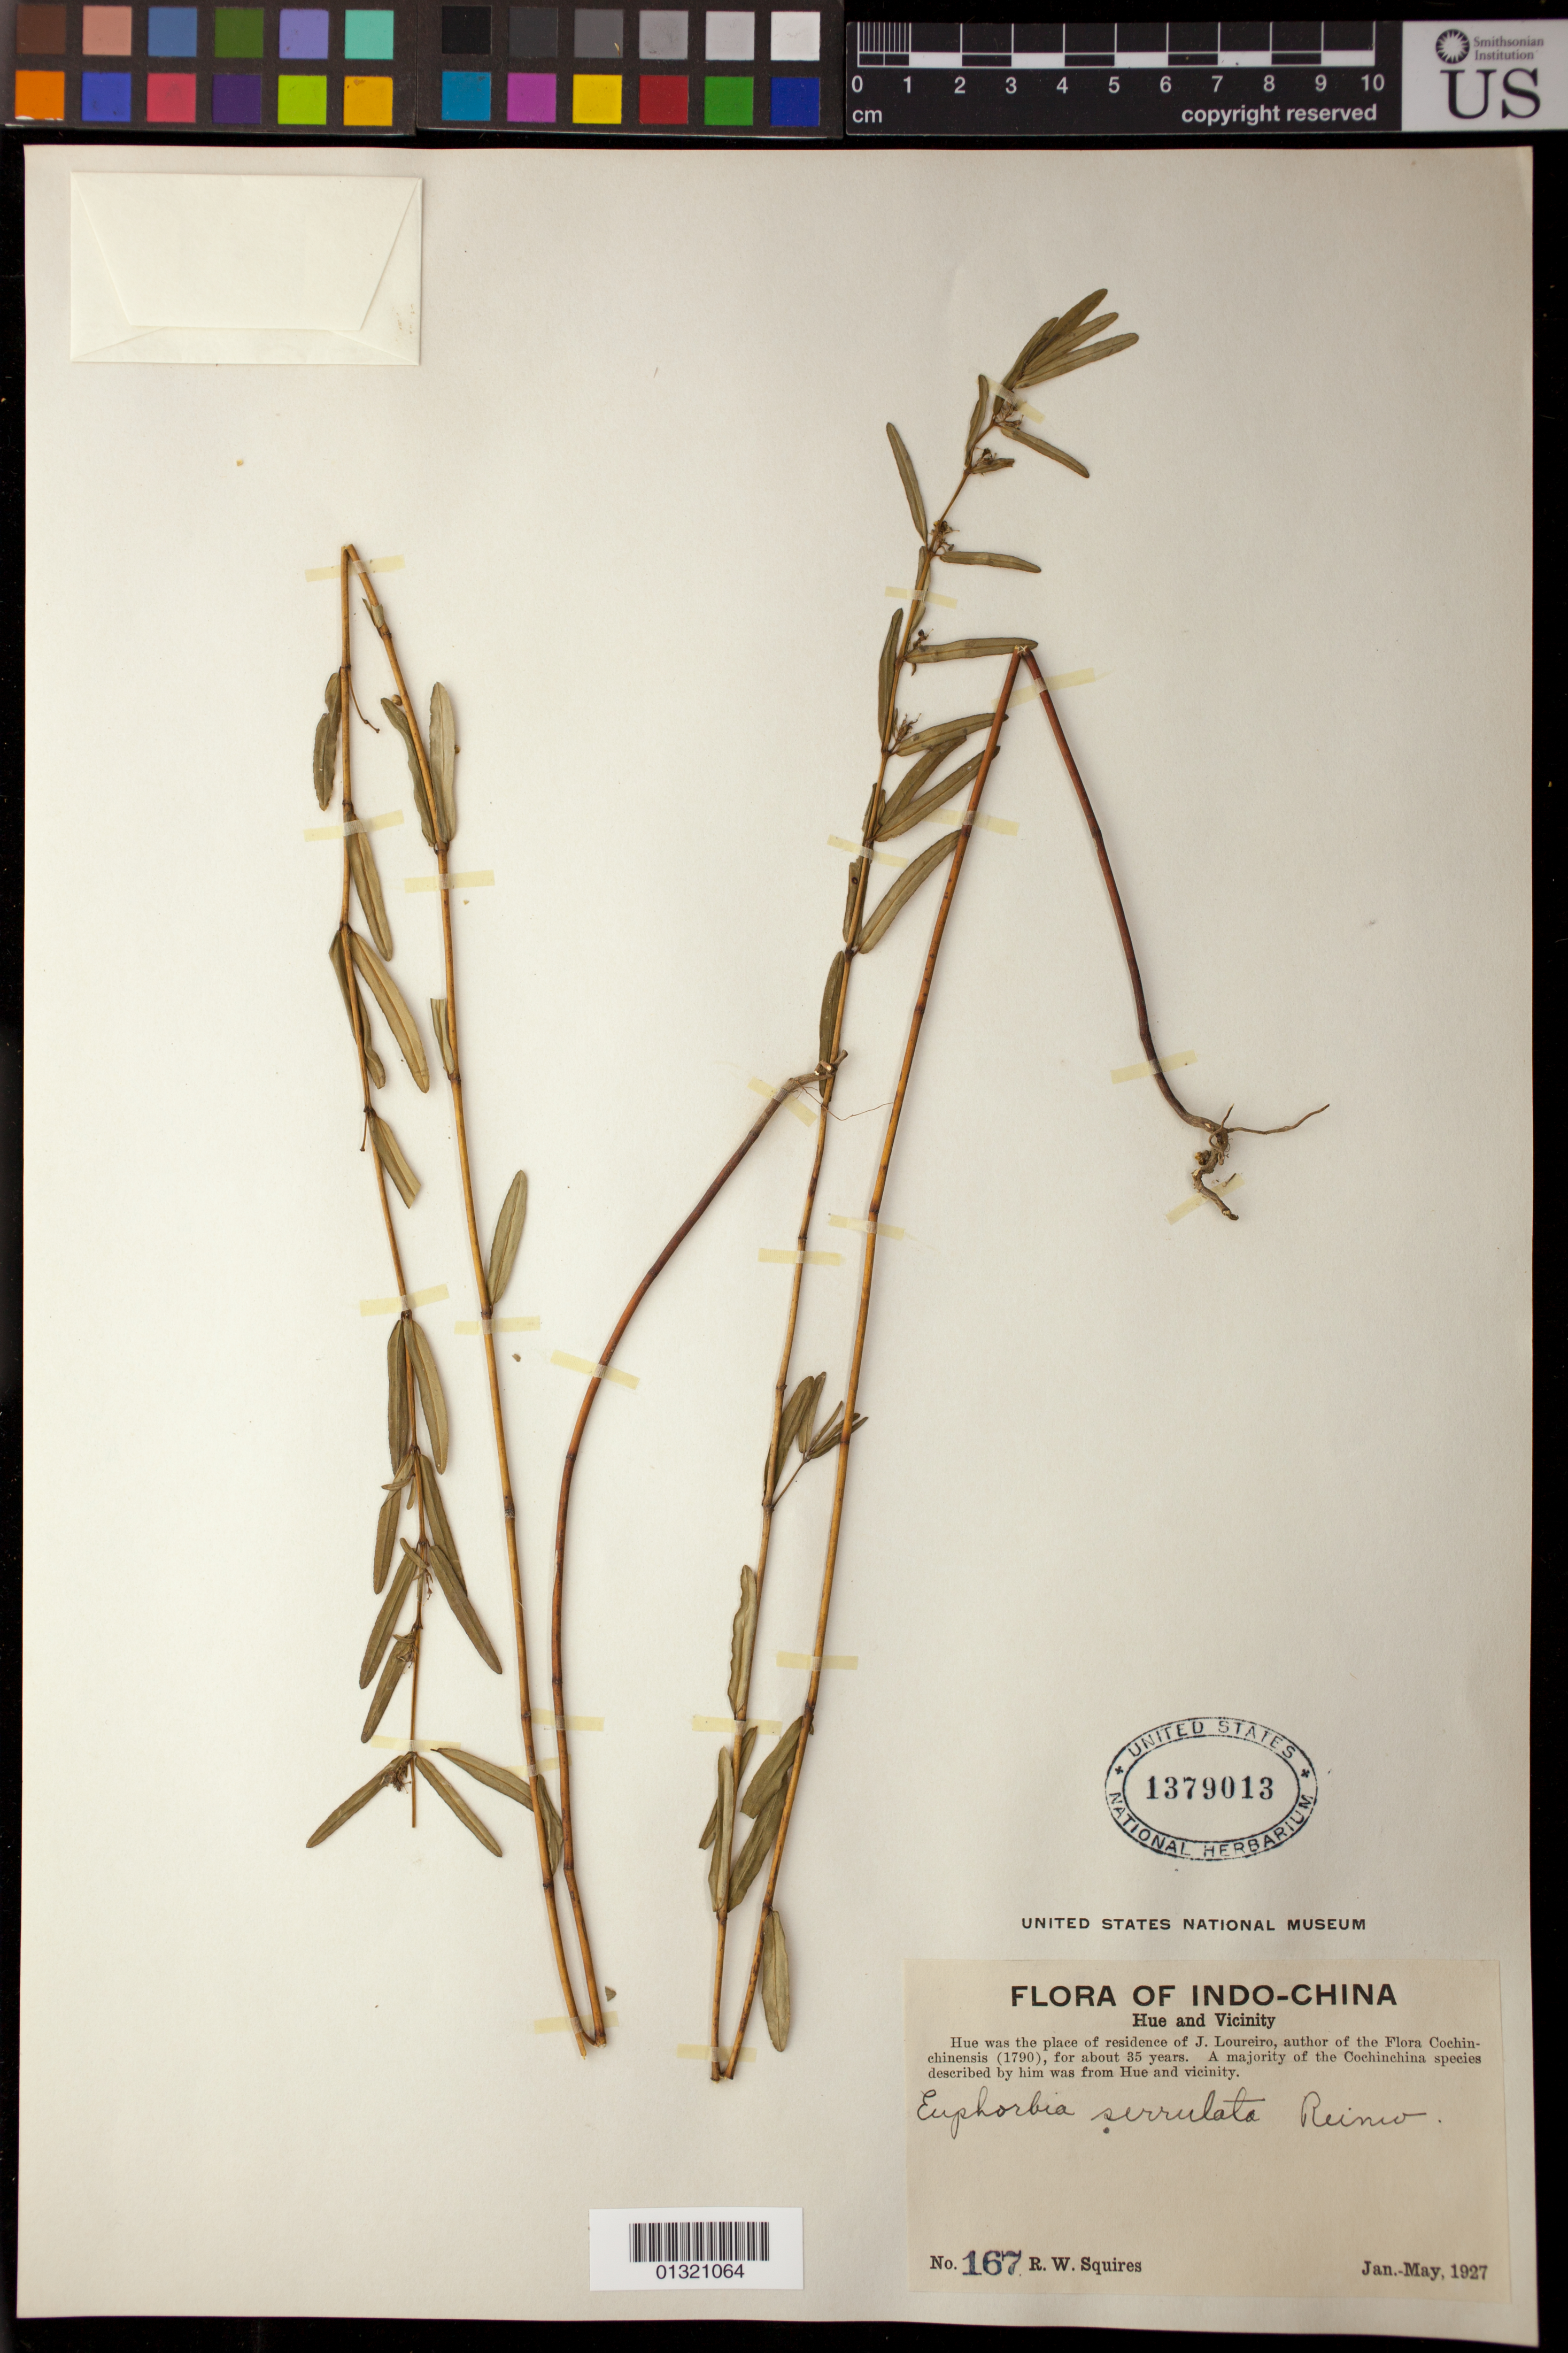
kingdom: Plantae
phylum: Tracheophyta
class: Magnoliopsida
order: Malpighiales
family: Euphorbiaceae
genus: Euphorbia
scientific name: Euphorbia bifida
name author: Hook. & Arn.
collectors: R. Squires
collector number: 167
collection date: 1927-01/1927-05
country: Vietnam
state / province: Thua Thien-Hue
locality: Hue and vicinity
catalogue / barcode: US 1379013